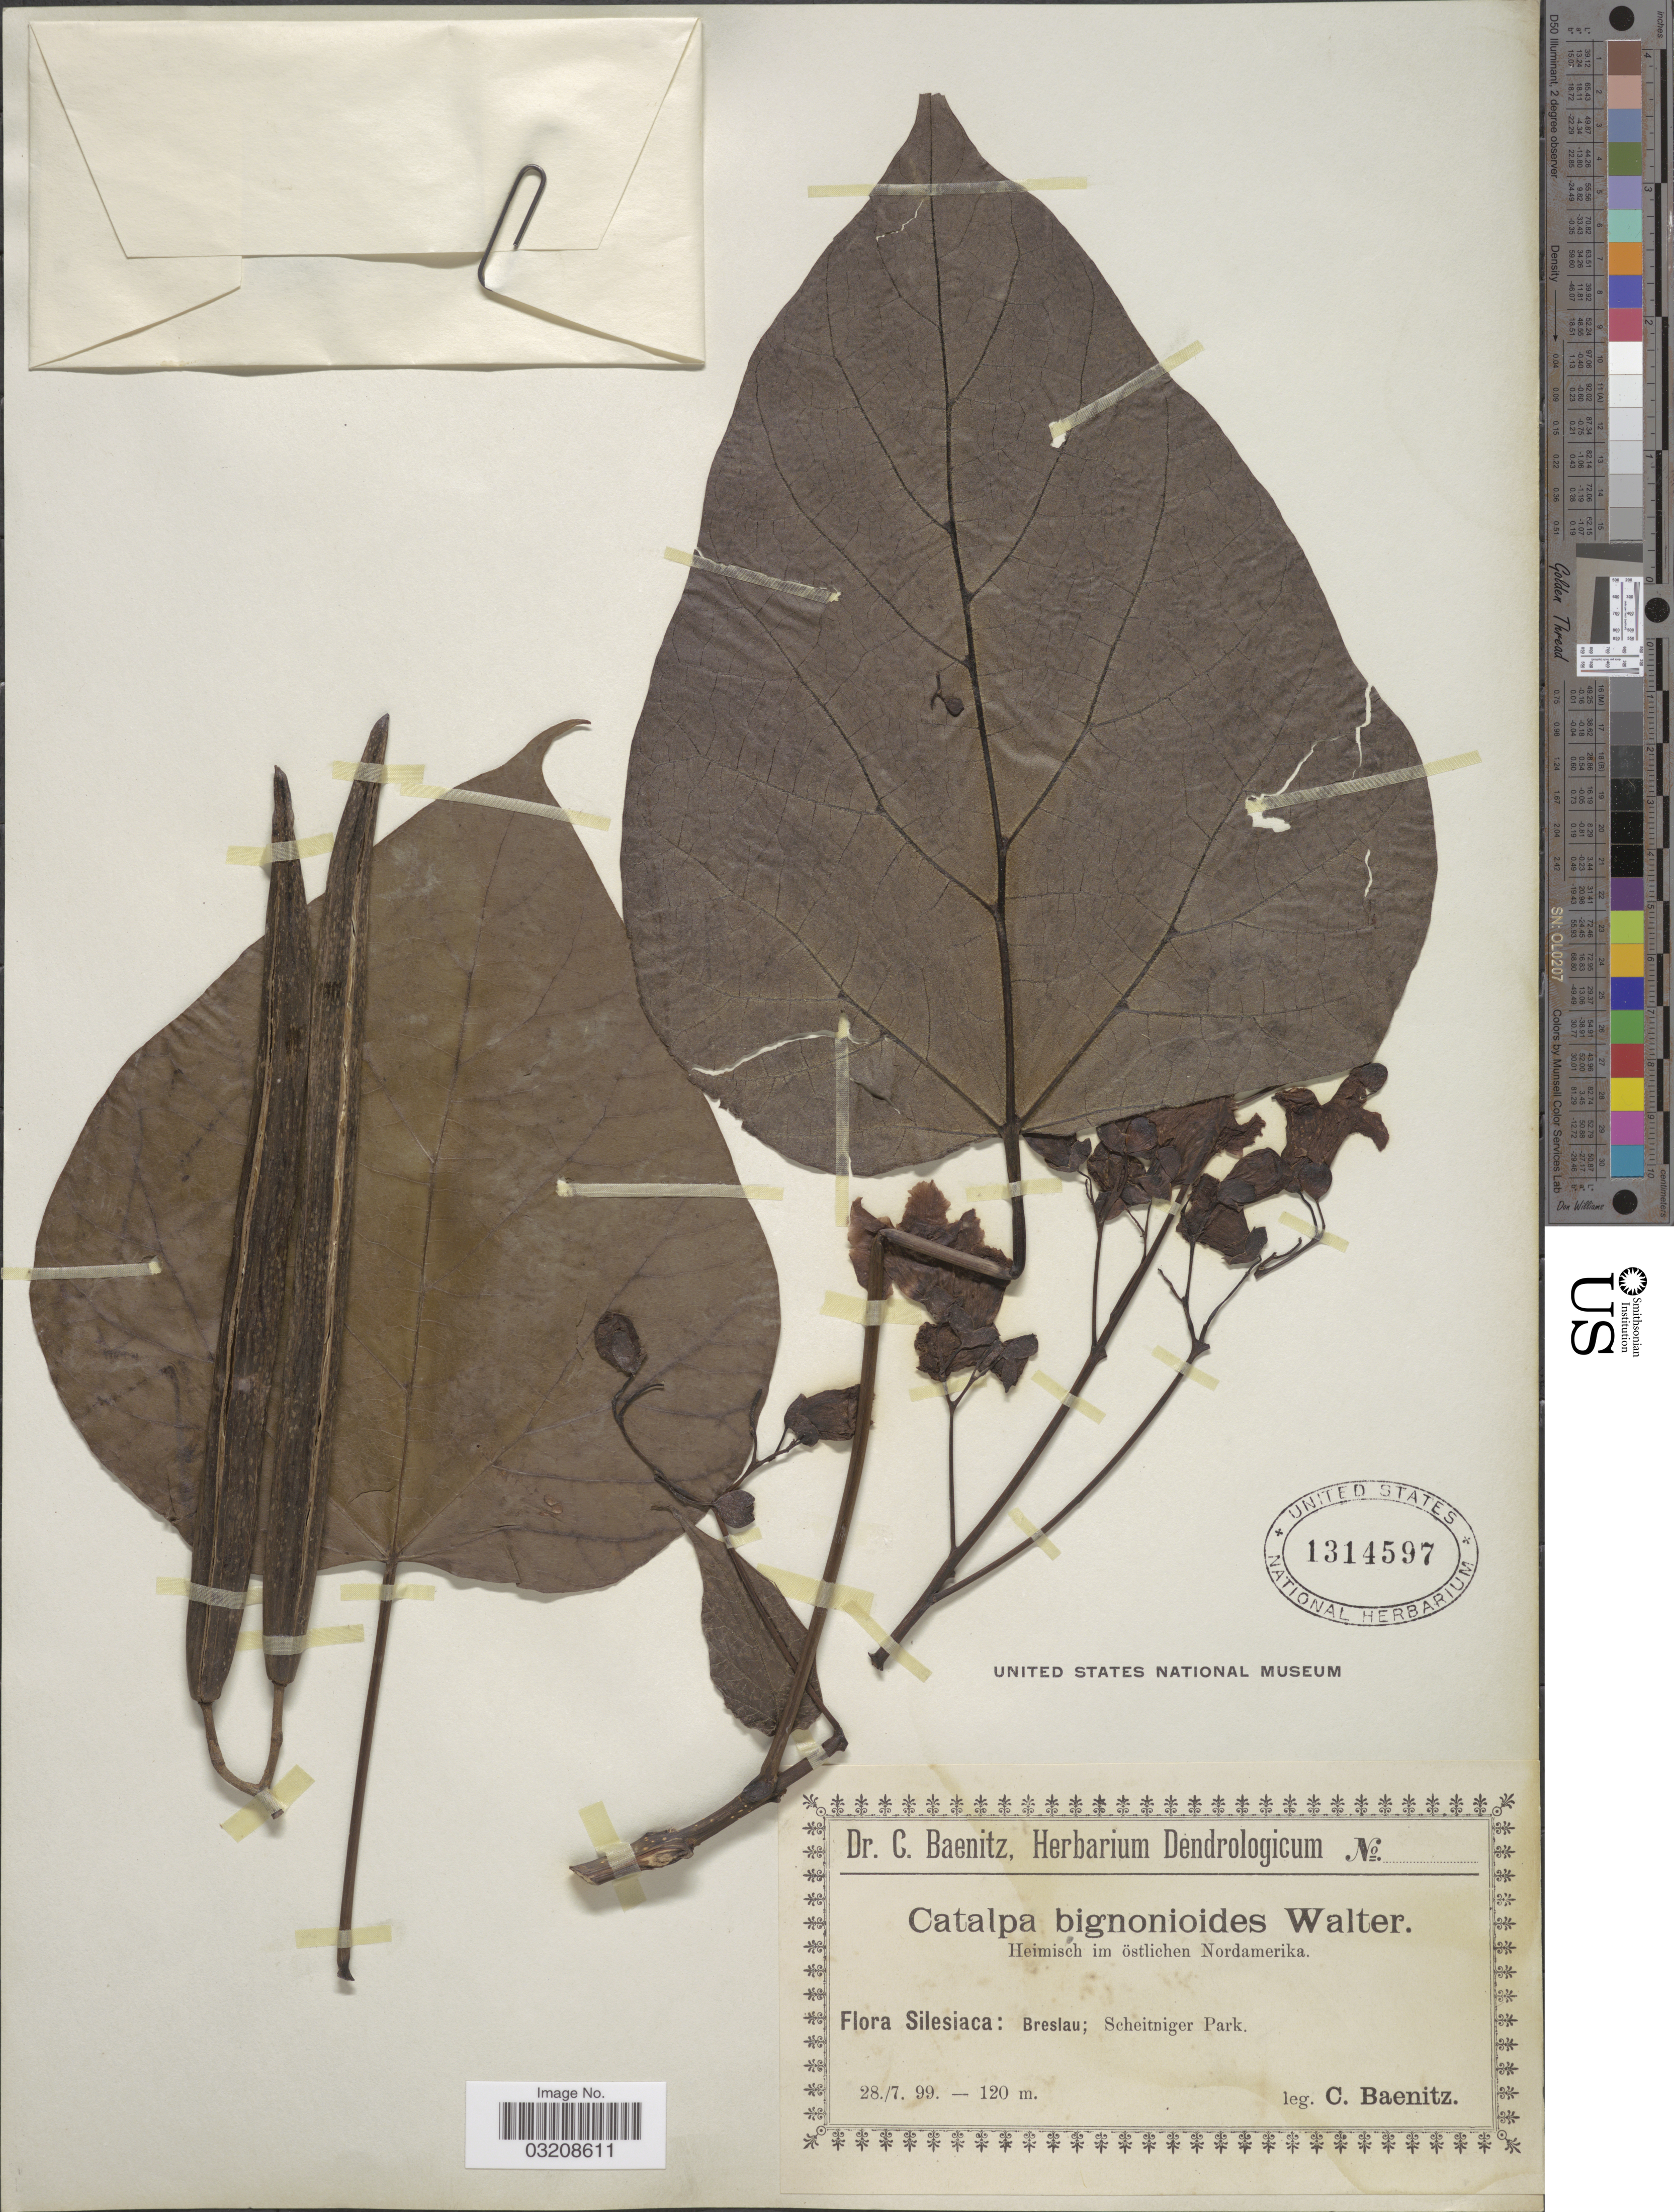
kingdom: Plantae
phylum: Tracheophyta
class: Magnoliopsida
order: Lamiales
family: Bignoniaceae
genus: Catalpa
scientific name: Catalpa bignonioides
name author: Walter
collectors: C. G. Baenitz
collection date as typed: Transcribed d/m/y: 28/7/99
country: Poland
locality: Silesiaca: Breslau; Scheitiger Park.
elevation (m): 120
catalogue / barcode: US 1314597